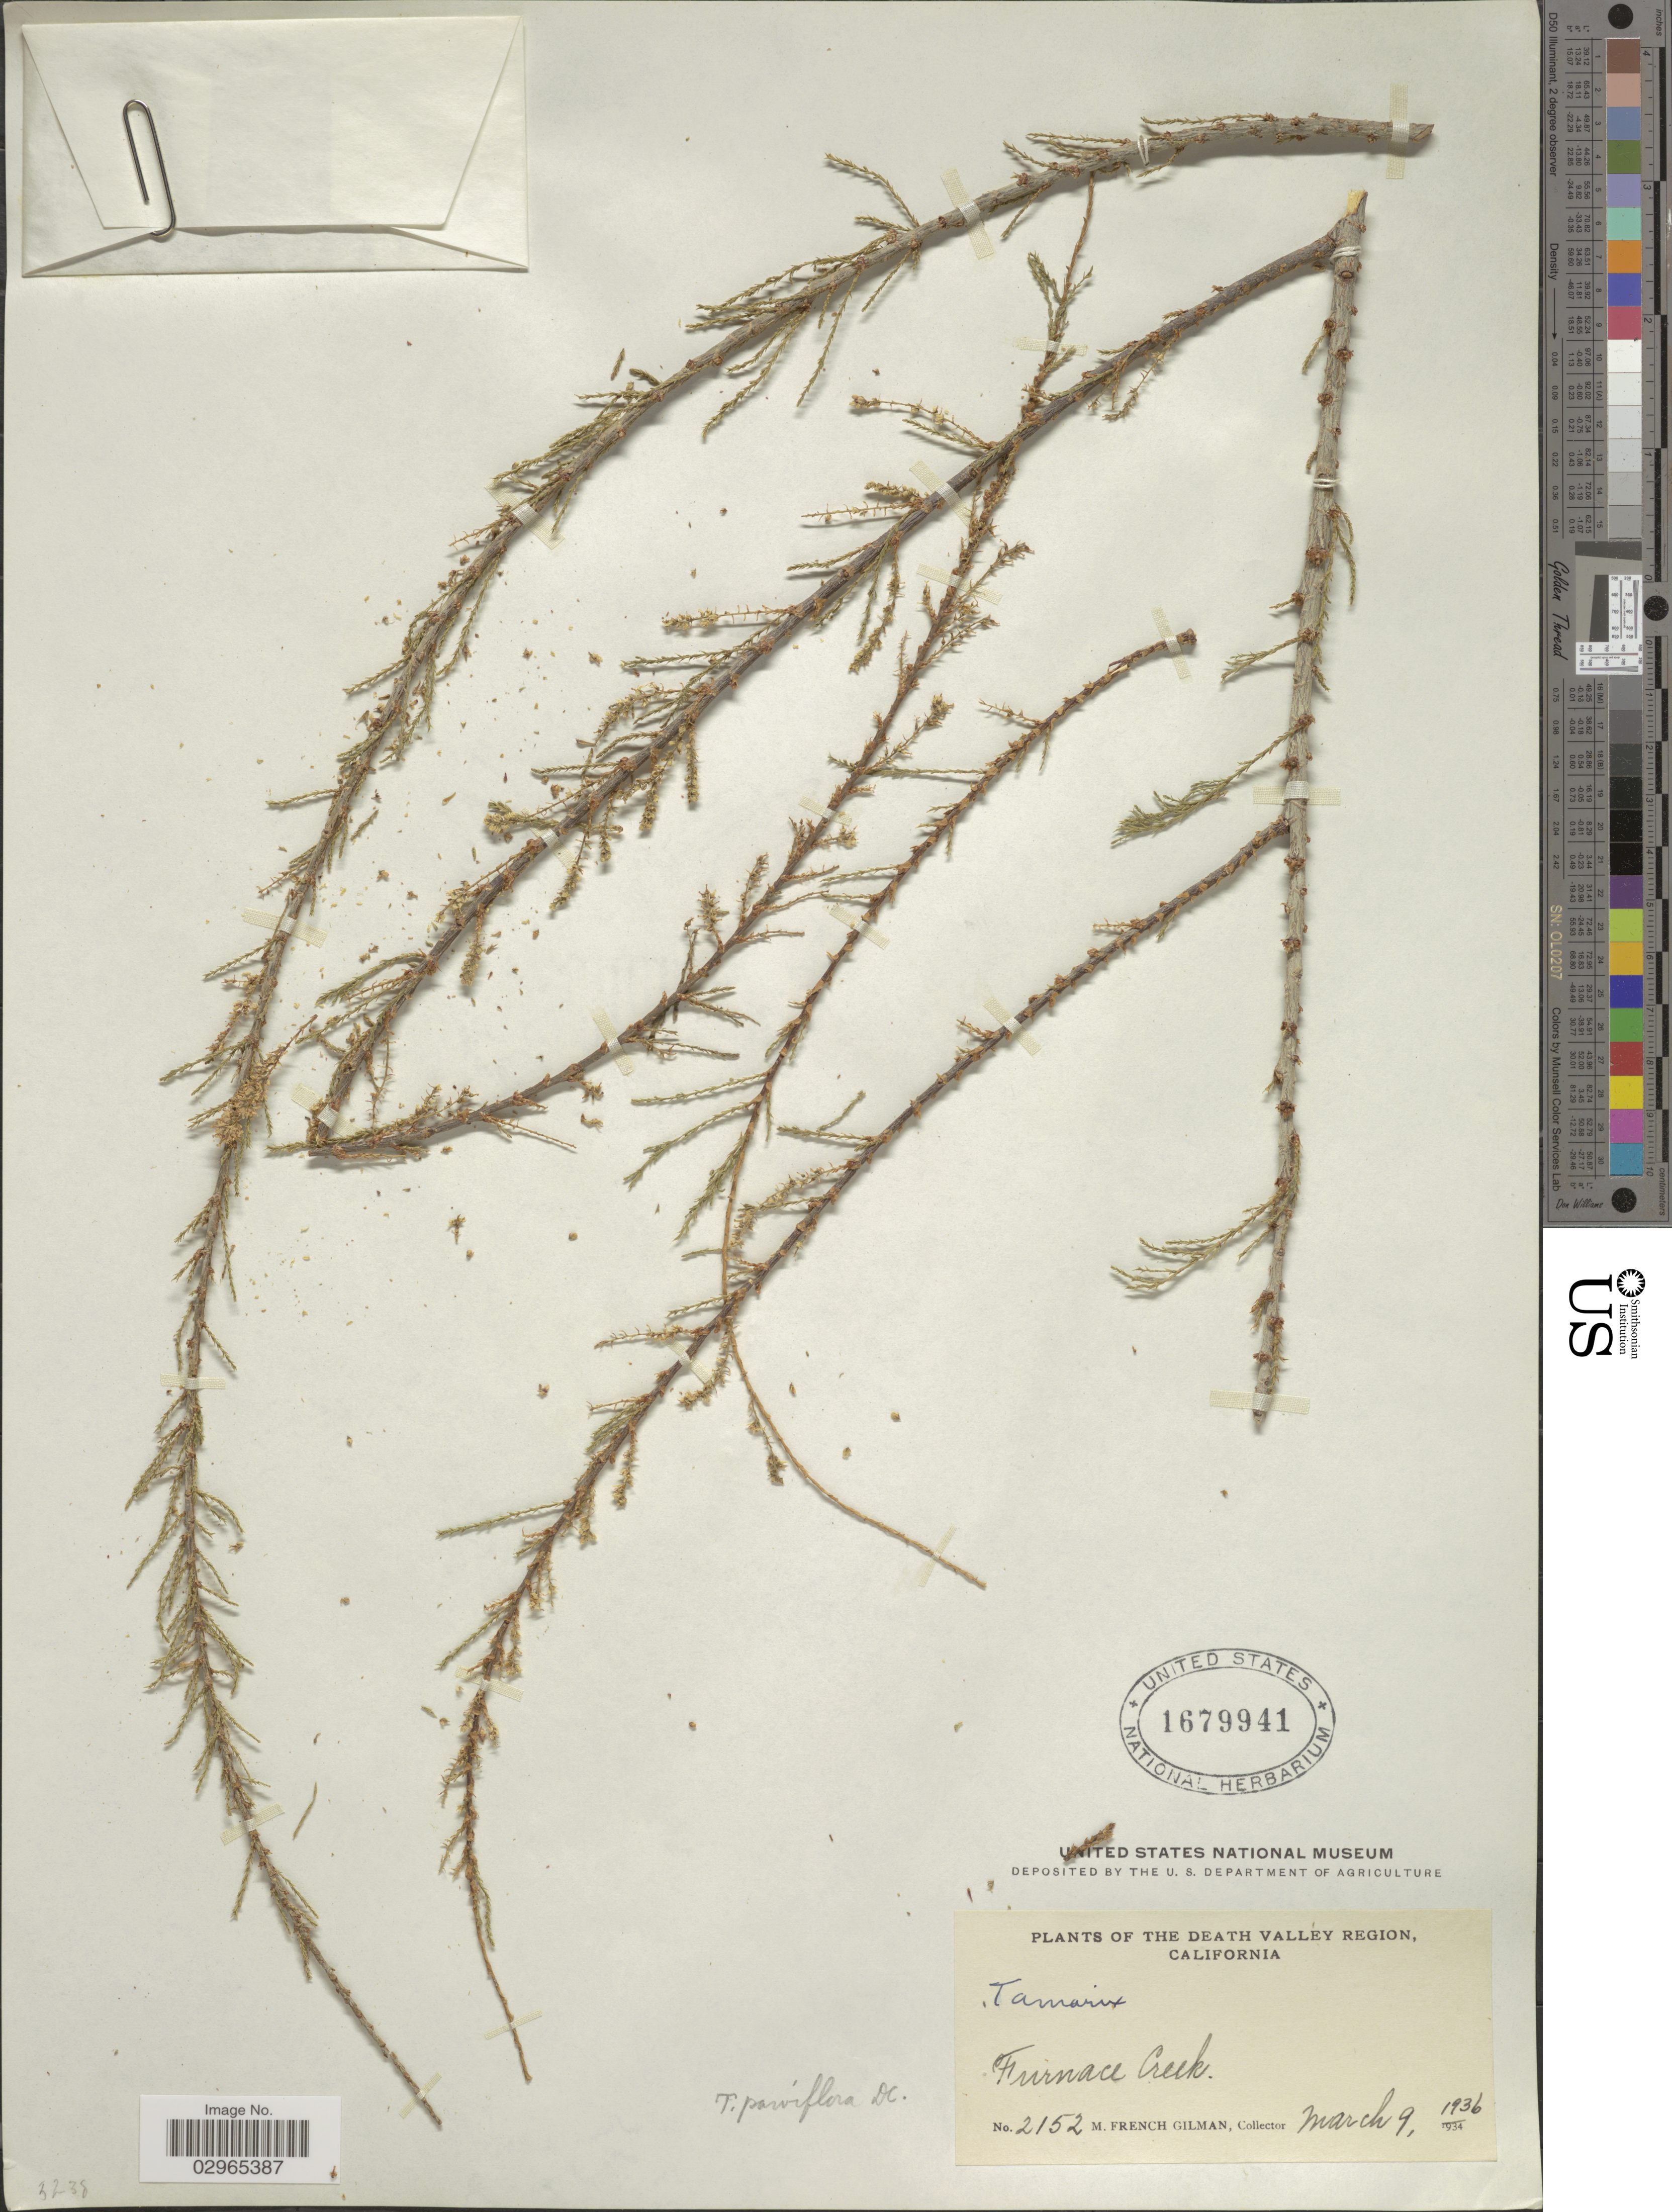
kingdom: Plantae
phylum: Tracheophyta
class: Magnoliopsida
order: Caryophyllales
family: Tamaricaceae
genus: Tamarix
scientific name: Tamarix parviflora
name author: DC.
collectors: M. F. Gilman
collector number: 2152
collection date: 1936-03-09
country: United States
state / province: California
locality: The Death Valley Region. Furnace Creek.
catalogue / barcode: US 1679941